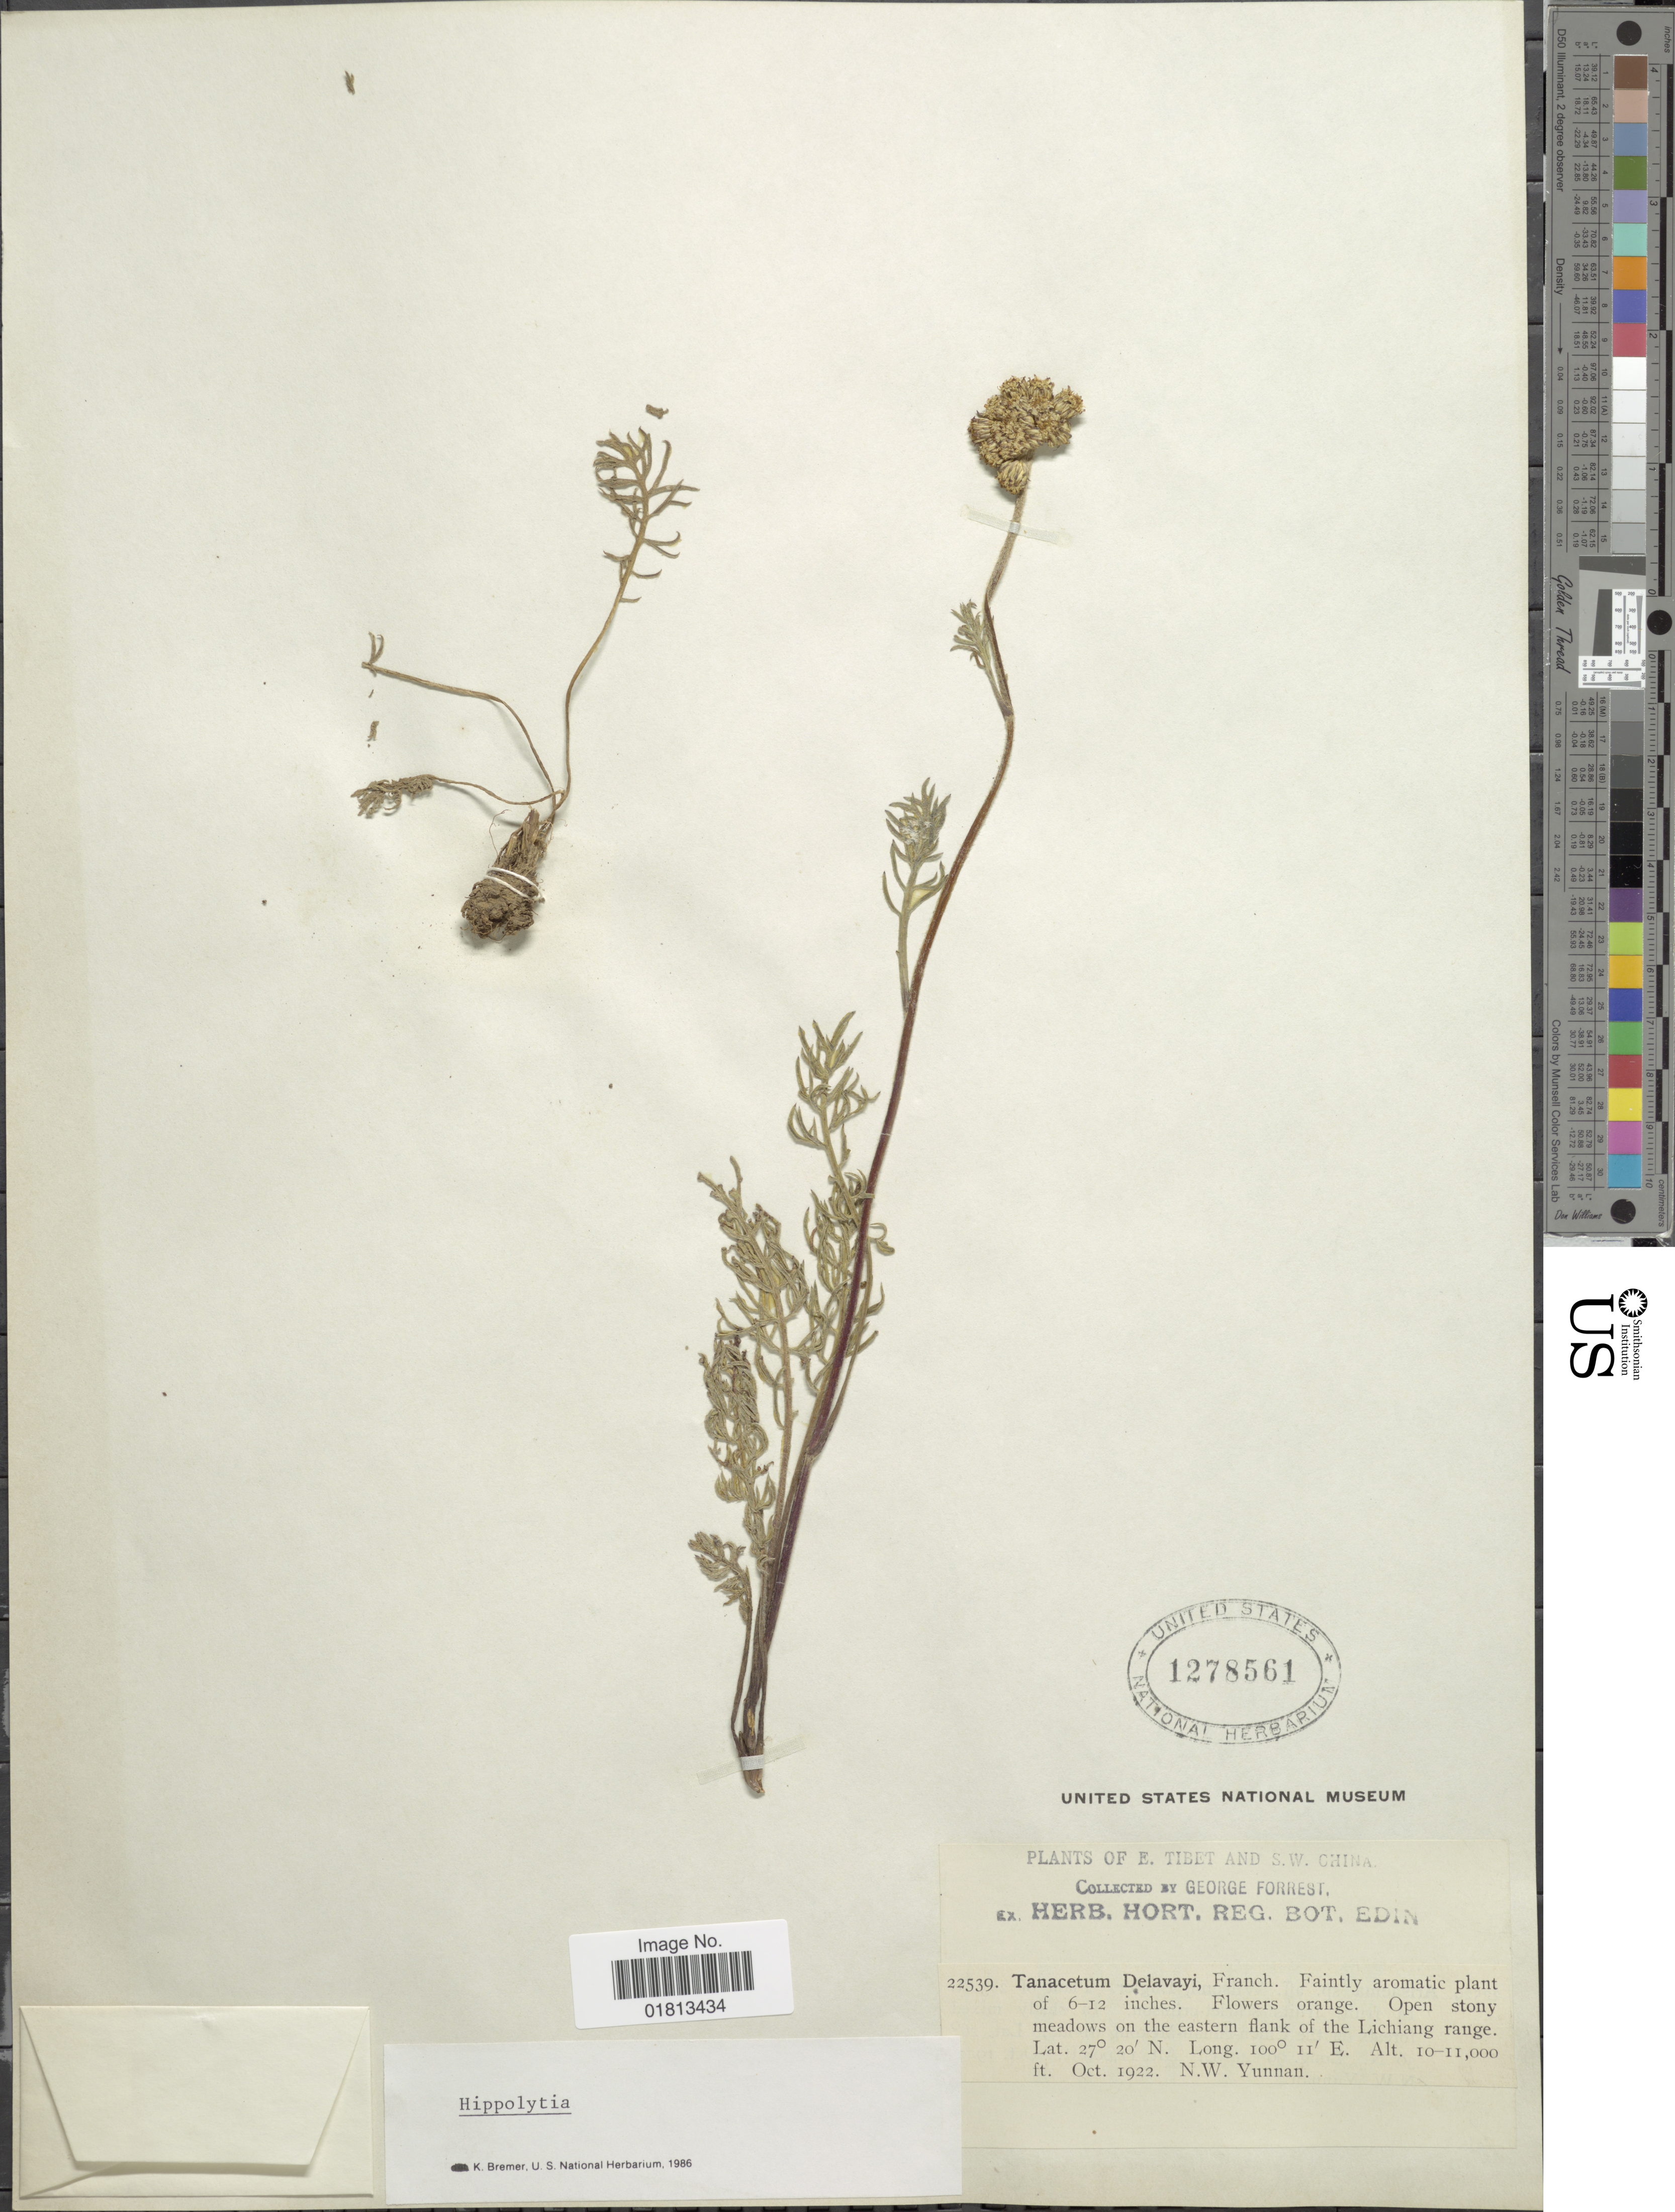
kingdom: Plantae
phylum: Tracheophyta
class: Magnoliopsida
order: Asterales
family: Asteraceae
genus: Hippolytia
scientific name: Hippolytia delavayi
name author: Franch.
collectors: G. Forrest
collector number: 22539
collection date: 1922-10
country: China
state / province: Yunnan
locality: E. Tibet and S. W. China, Open stony meadows on the eastern flank of the Lichiang range, N. W. Yunnan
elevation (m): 3048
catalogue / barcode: US 1278561